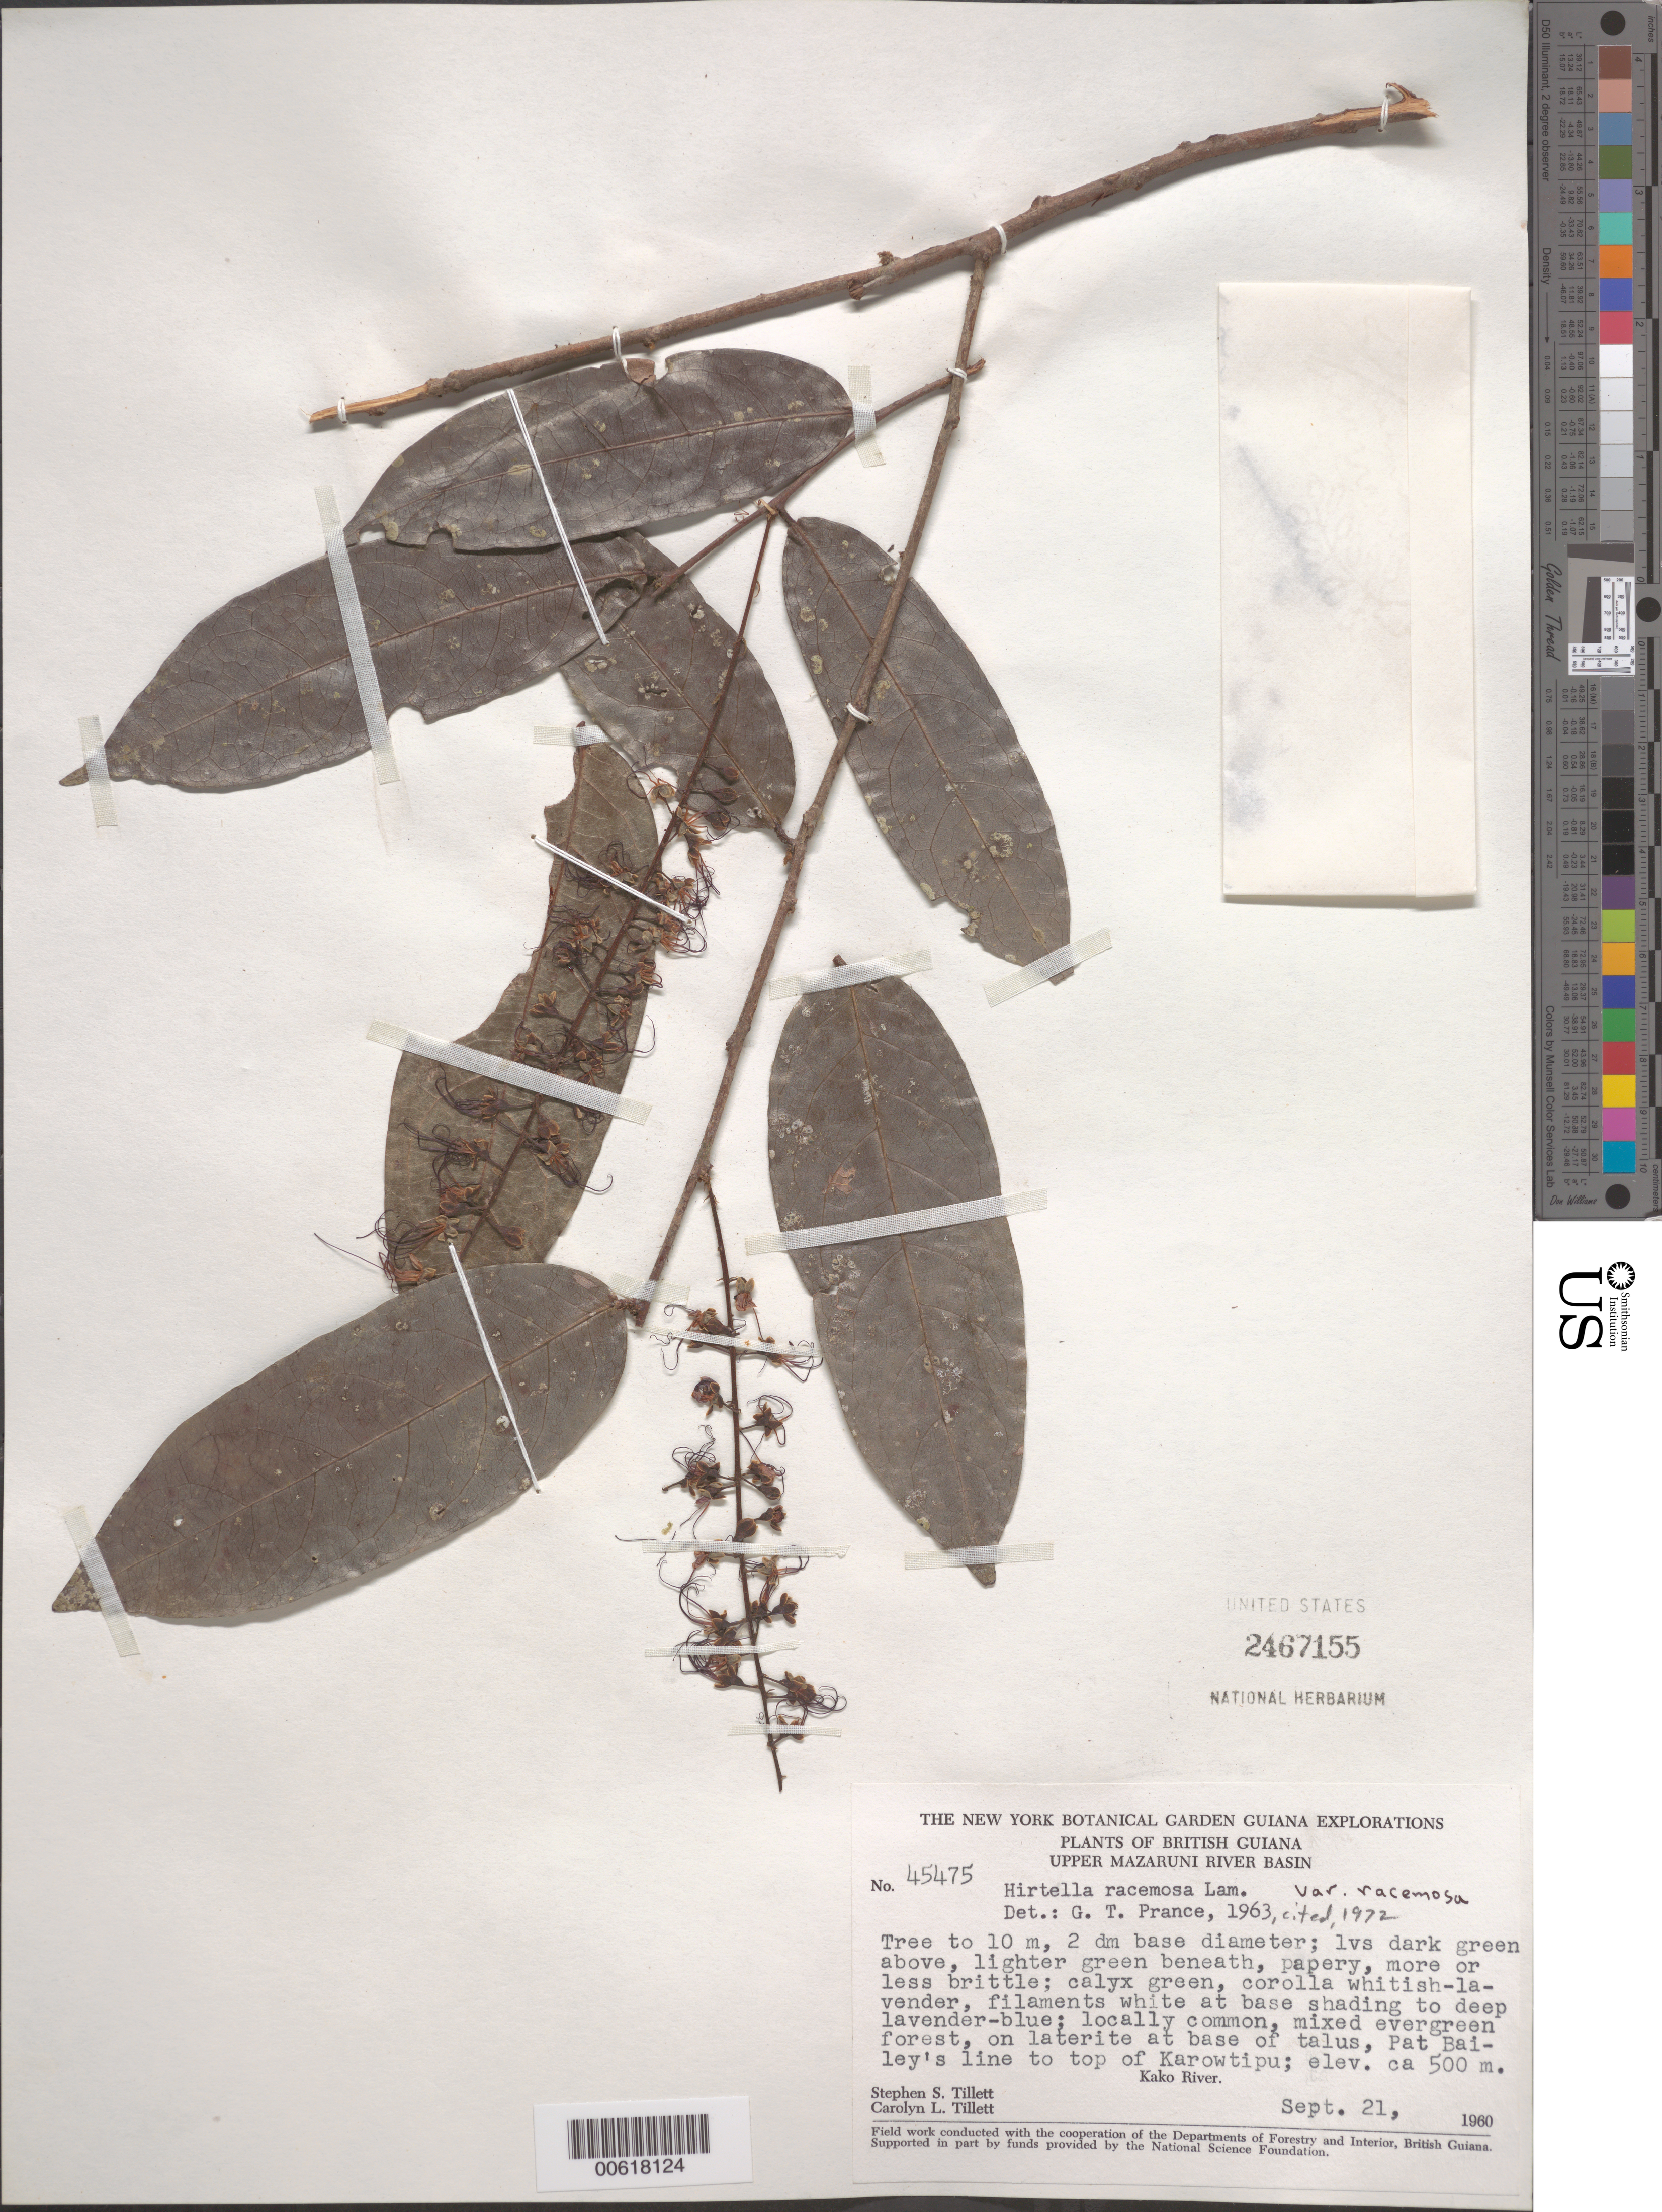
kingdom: Plantae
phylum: Tracheophyta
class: Magnoliopsida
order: Malpighiales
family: Chrysobalanaceae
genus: Hirtella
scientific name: Hirtella racemosa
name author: Lam.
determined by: Prance, G. T.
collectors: S. S. Tillett, C. L. Tillett & R. Boyan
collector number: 45475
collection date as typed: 21-Sep-60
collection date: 1960-09-21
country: Guyana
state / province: Cuyuni-Mazaruni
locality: Upper Mazaruni River Basin, Pat Bailey's line to top of Karowtipu on Kako R.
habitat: Mixed evergreen forest, on laterite at base of talus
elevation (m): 500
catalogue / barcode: US 2467155